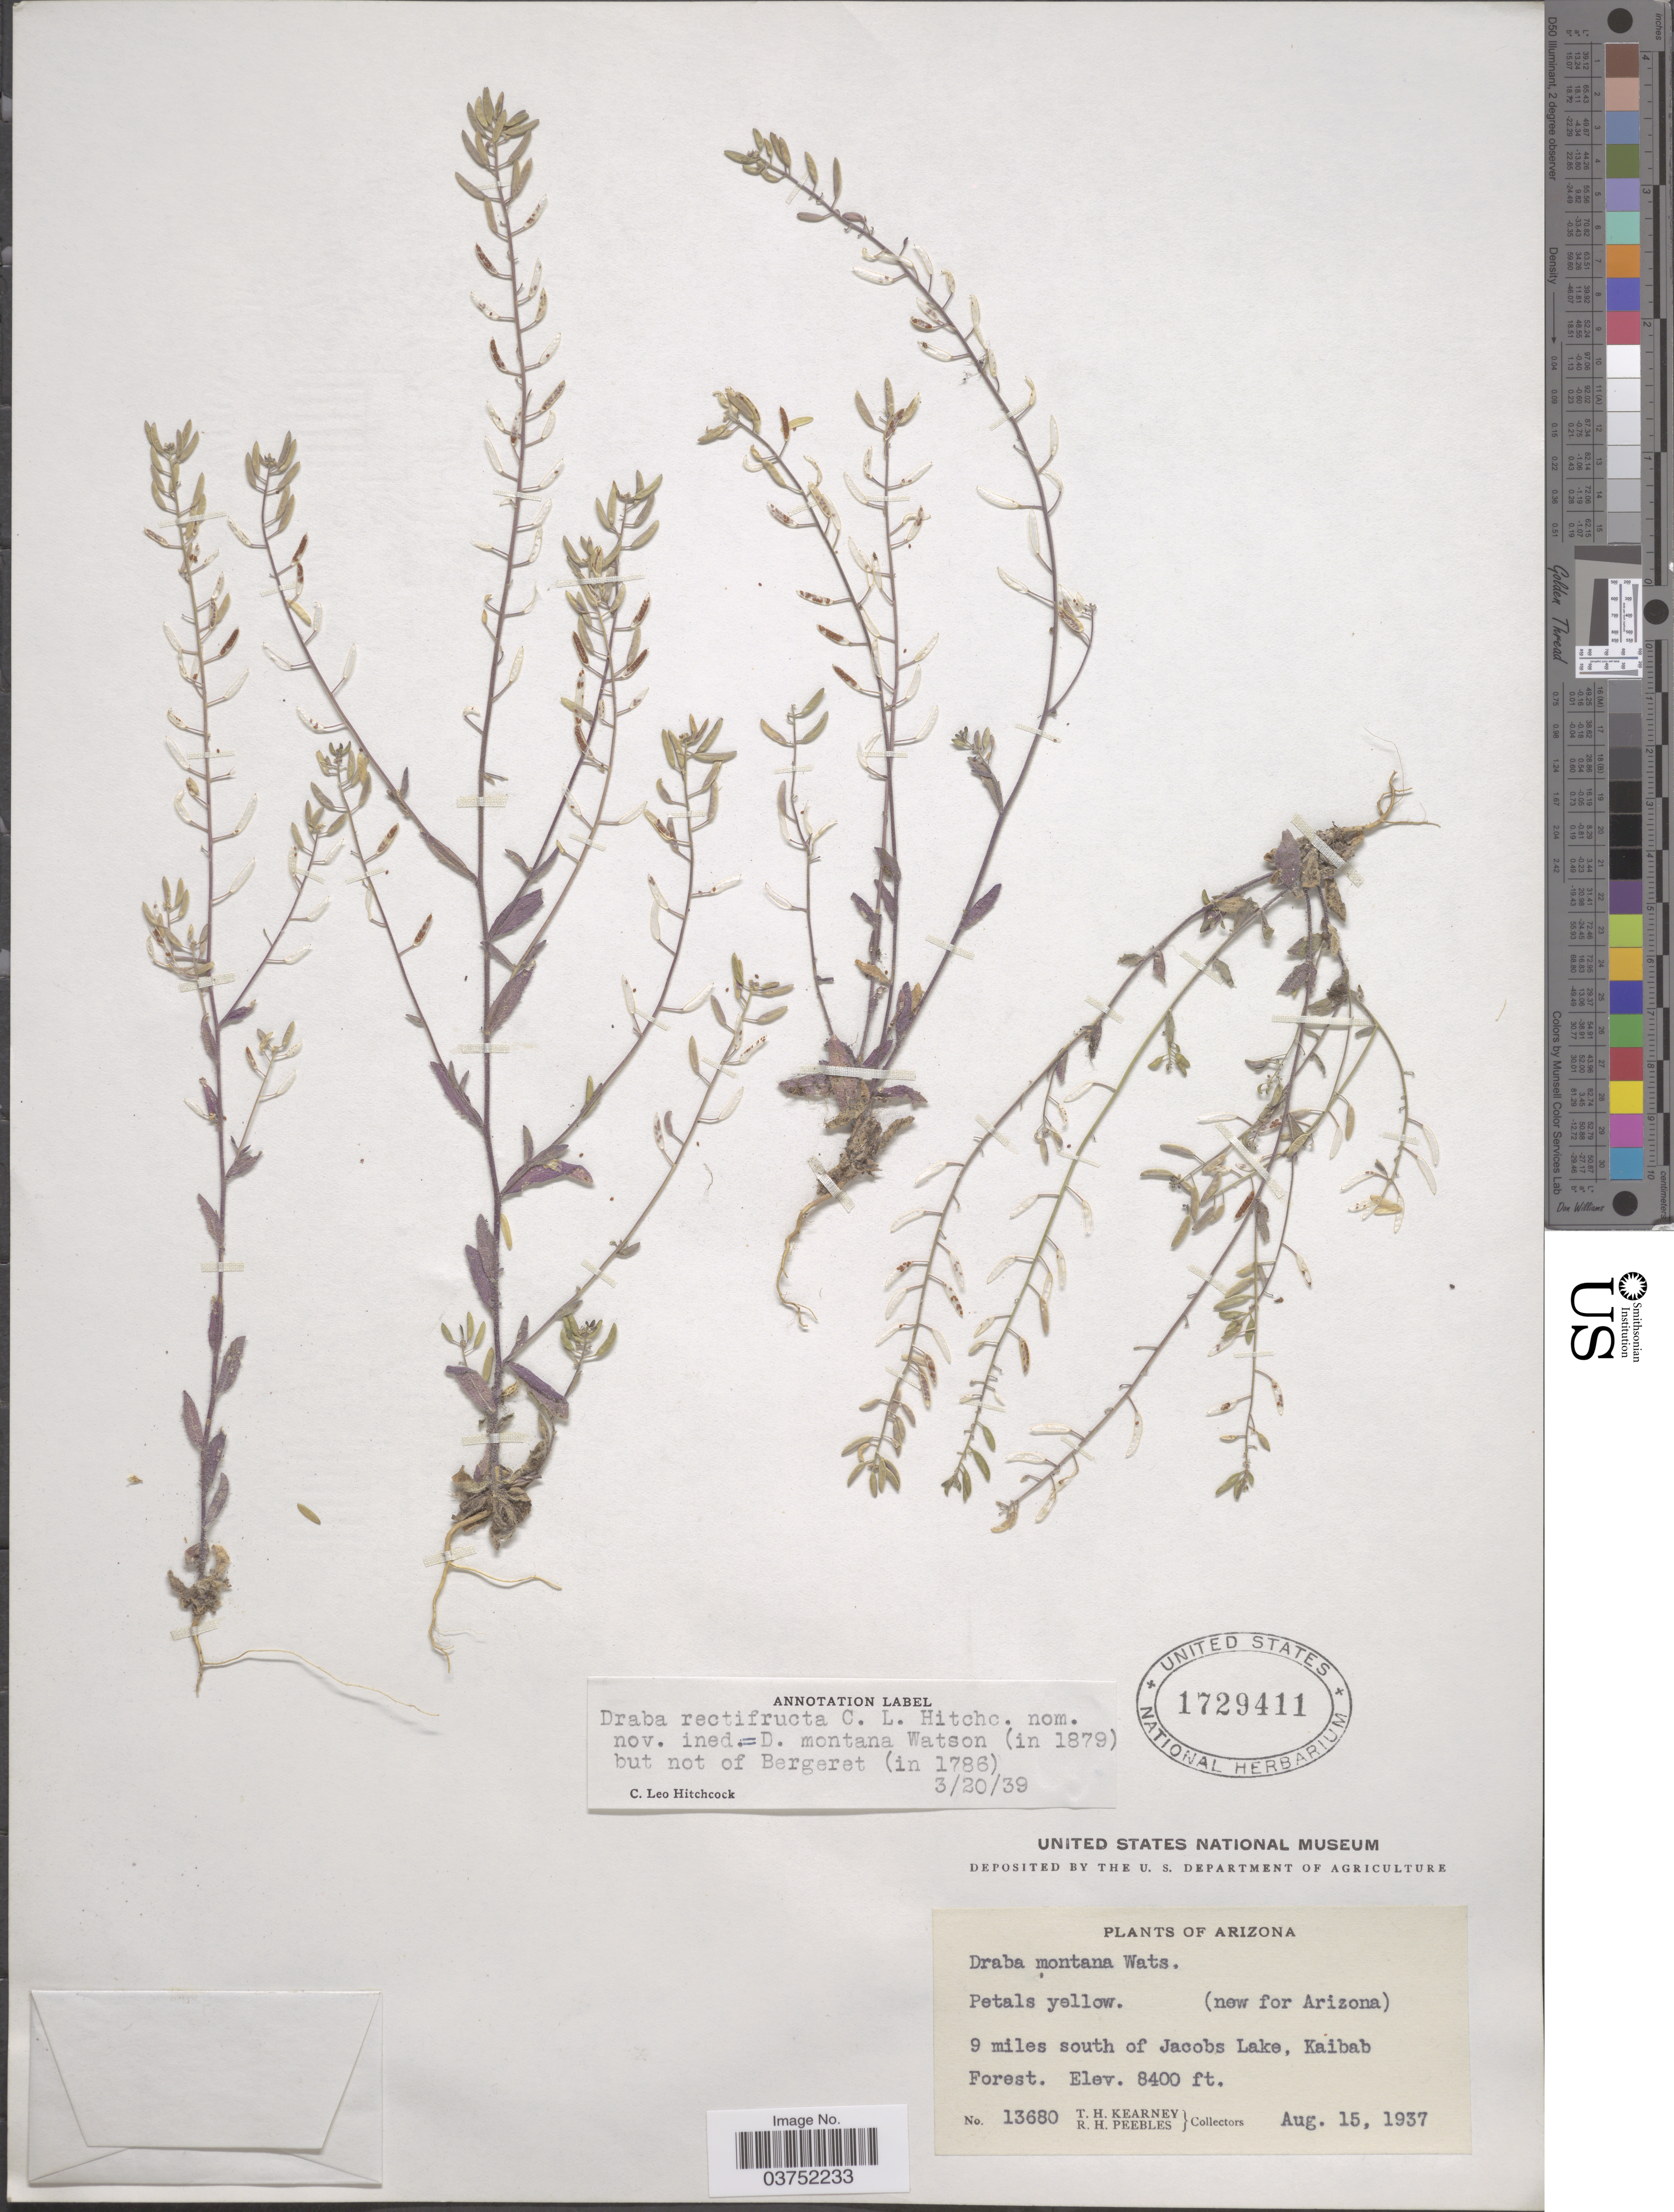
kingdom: Plantae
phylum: Tracheophyta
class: Magnoliopsida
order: Brassicales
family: Brassicaceae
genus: Draba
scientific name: Draba rectifructa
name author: C.L. Hitchc.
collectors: T. H. Kearney & R. H. Peebles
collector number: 13680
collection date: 1937-08-15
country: United States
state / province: Arizona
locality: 9 miles south of Jacobs Lake, Kaibab Forest.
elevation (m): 2560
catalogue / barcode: US 1729411